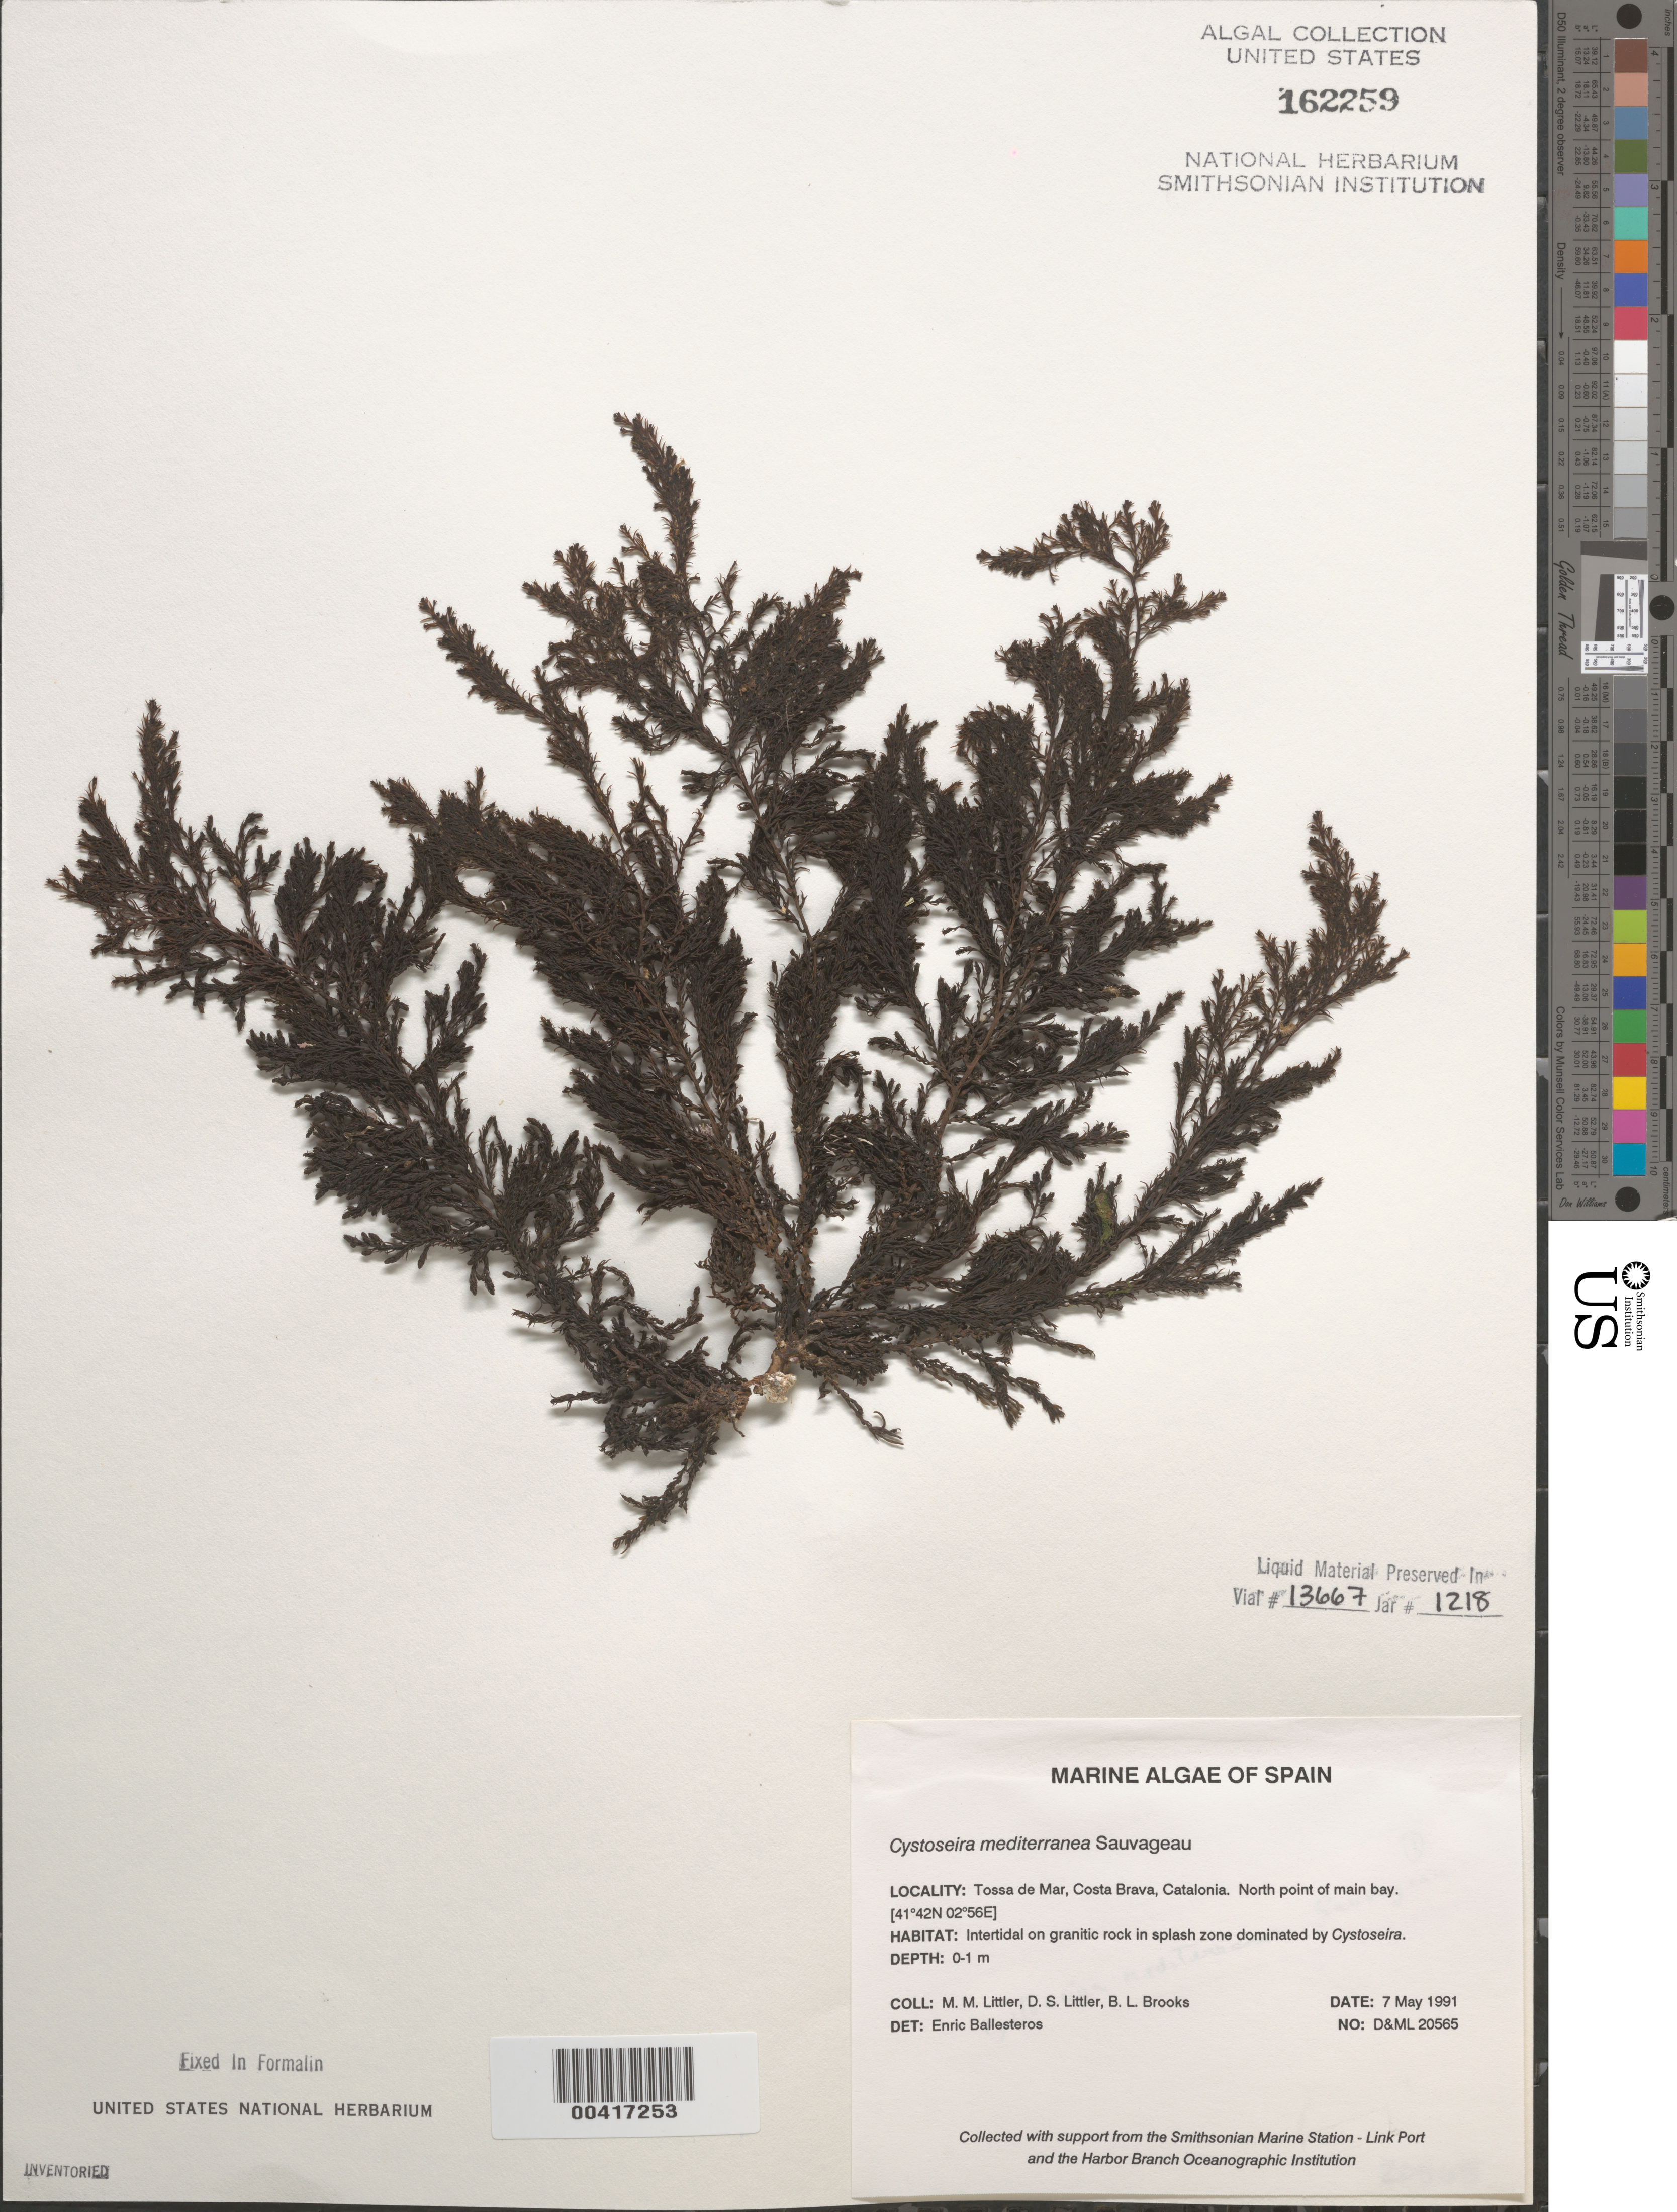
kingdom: Chromista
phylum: Ochrophyta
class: Phaeophyceae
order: Fucales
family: Sargassaceae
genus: Ericaria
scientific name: Ericaria mediterranea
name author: (Sauvageau) Molinari & Guiry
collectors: M. M. Littler, D. S. Littler & B. Brooks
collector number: D&ML 20565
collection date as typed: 07 May 1991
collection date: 1991-05-07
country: Spain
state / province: Catalunya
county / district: Girona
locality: Tossa de mar, costa brava, catalonia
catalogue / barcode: US 162259